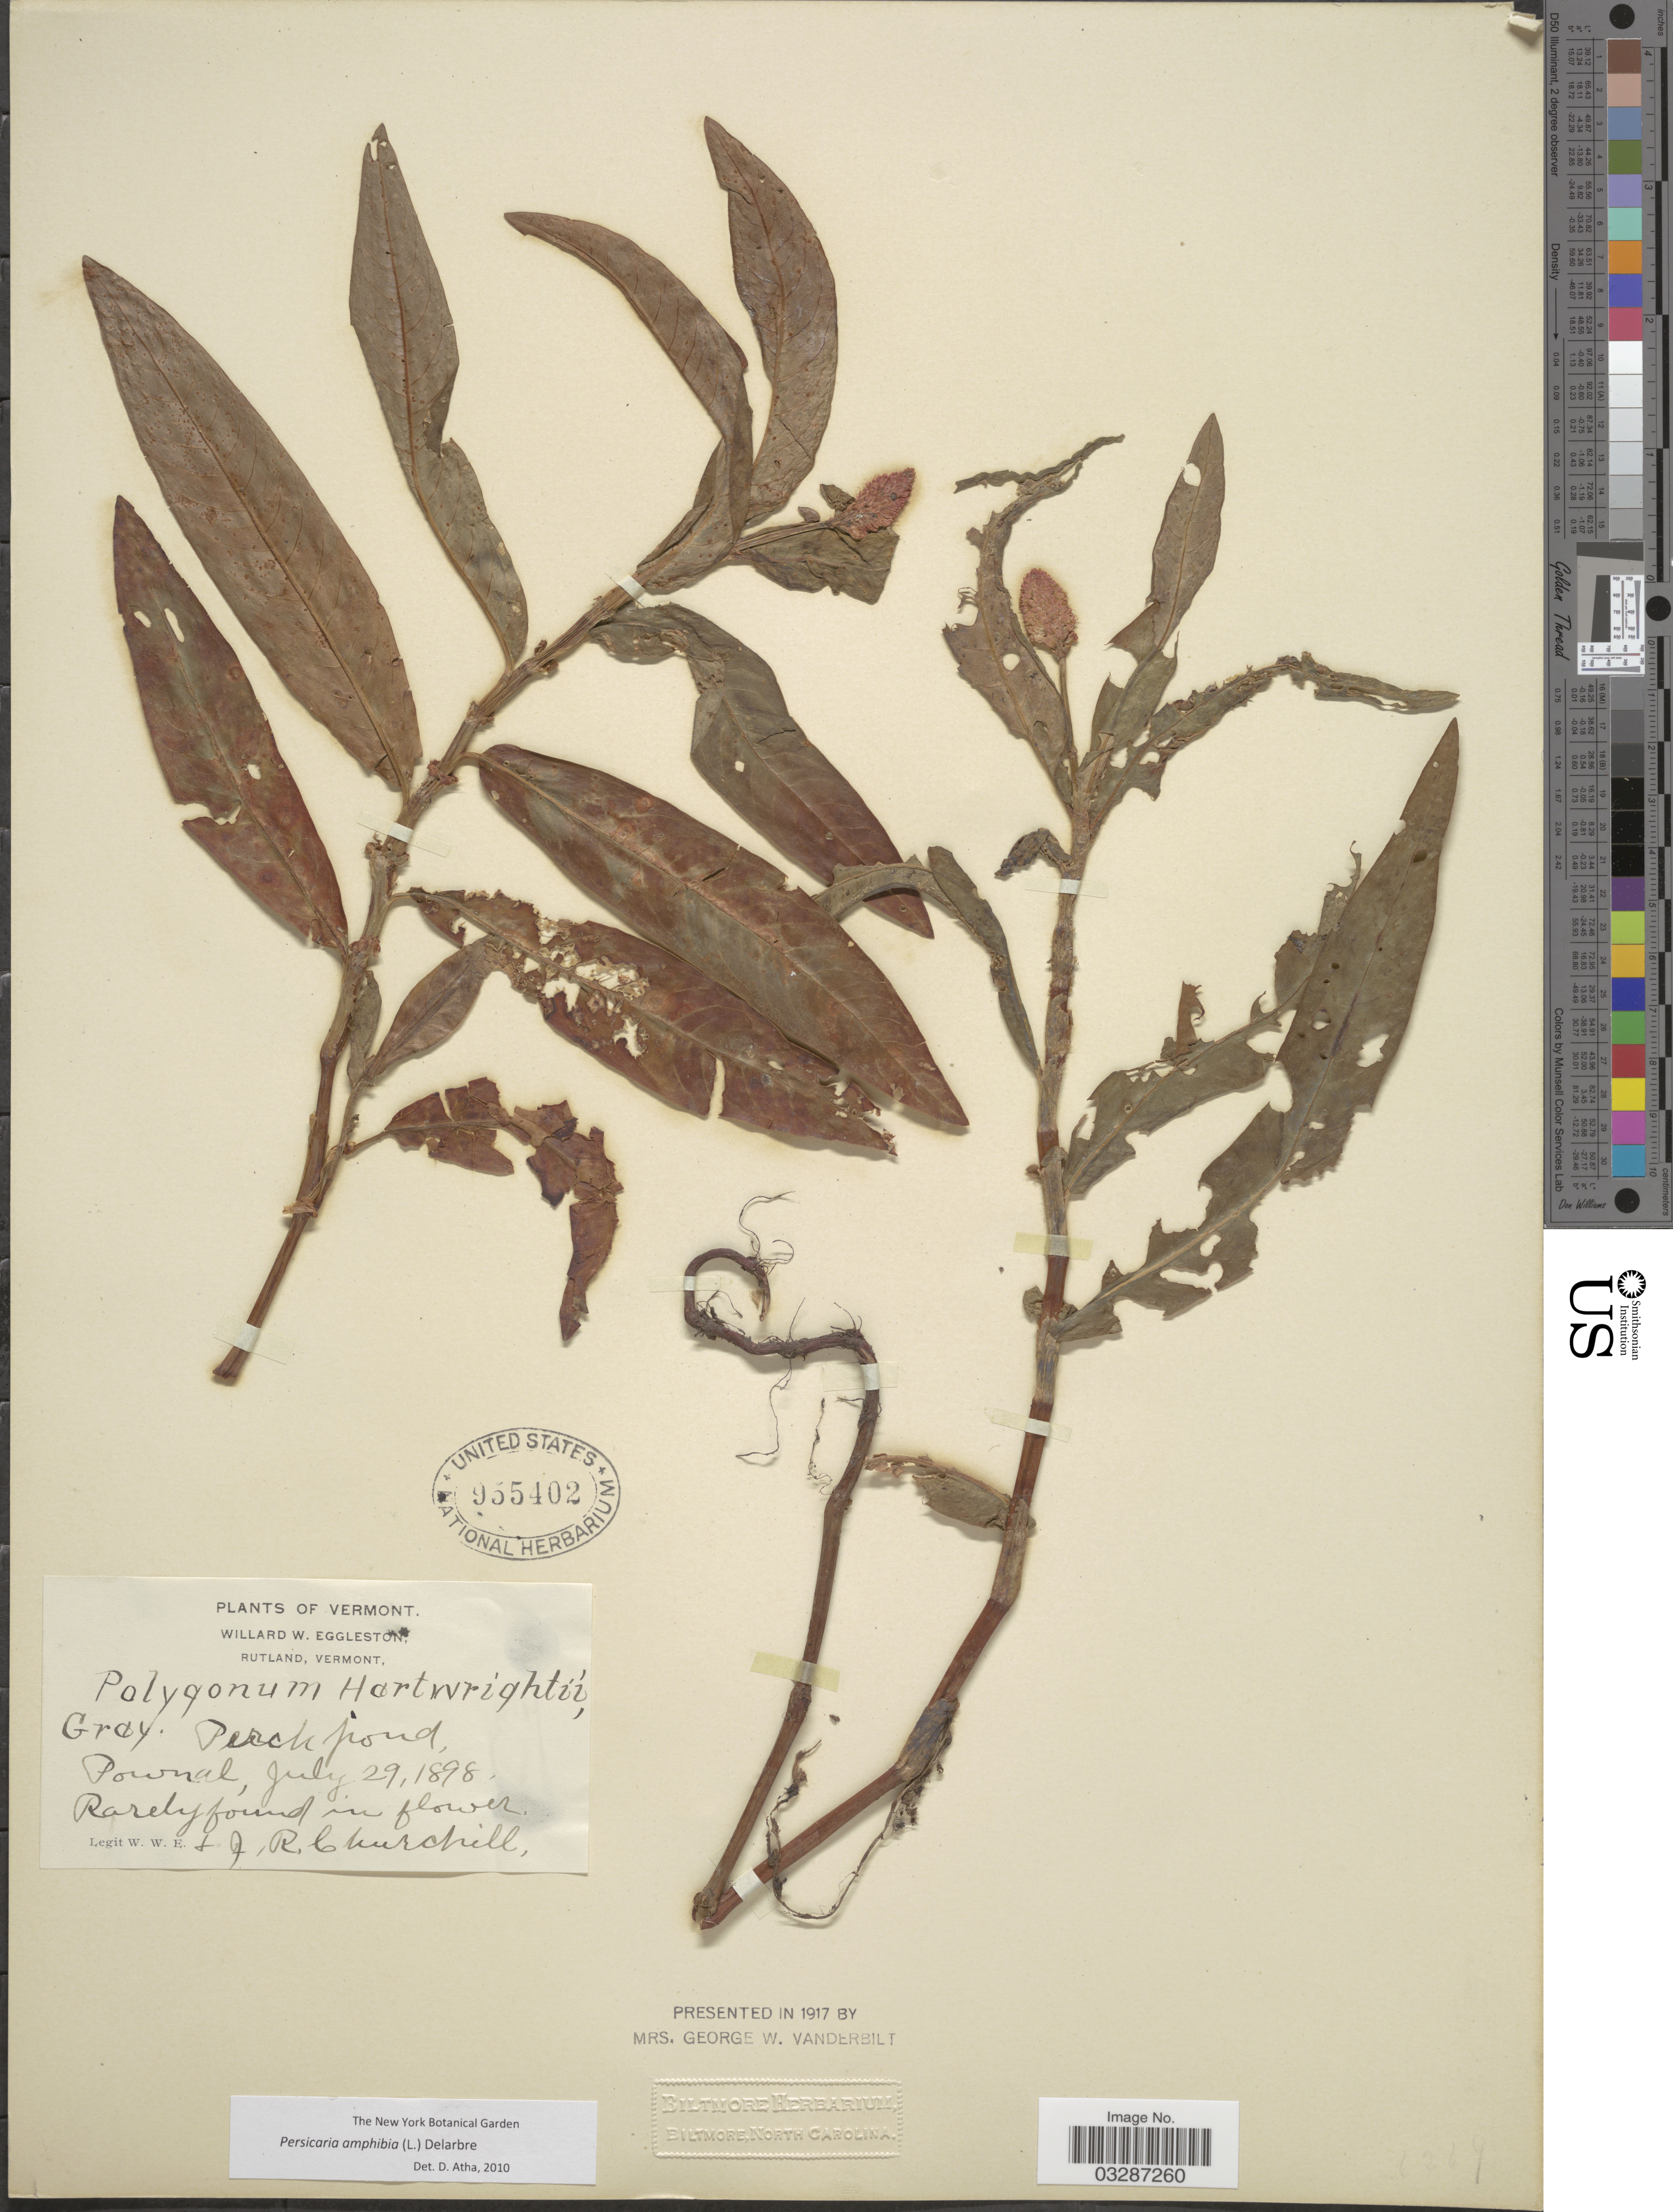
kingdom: Plantae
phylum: Tracheophyta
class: Magnoliopsida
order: Caryophyllales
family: Polygonaceae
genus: Persicaria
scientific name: Persicaria amphibia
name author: (L.) Delarbre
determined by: Atha, D. E.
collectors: W. W. Eggleston & J. Churchill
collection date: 1898-07-29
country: United States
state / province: Vermont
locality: Perch pond, Pownal.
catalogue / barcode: US 955402